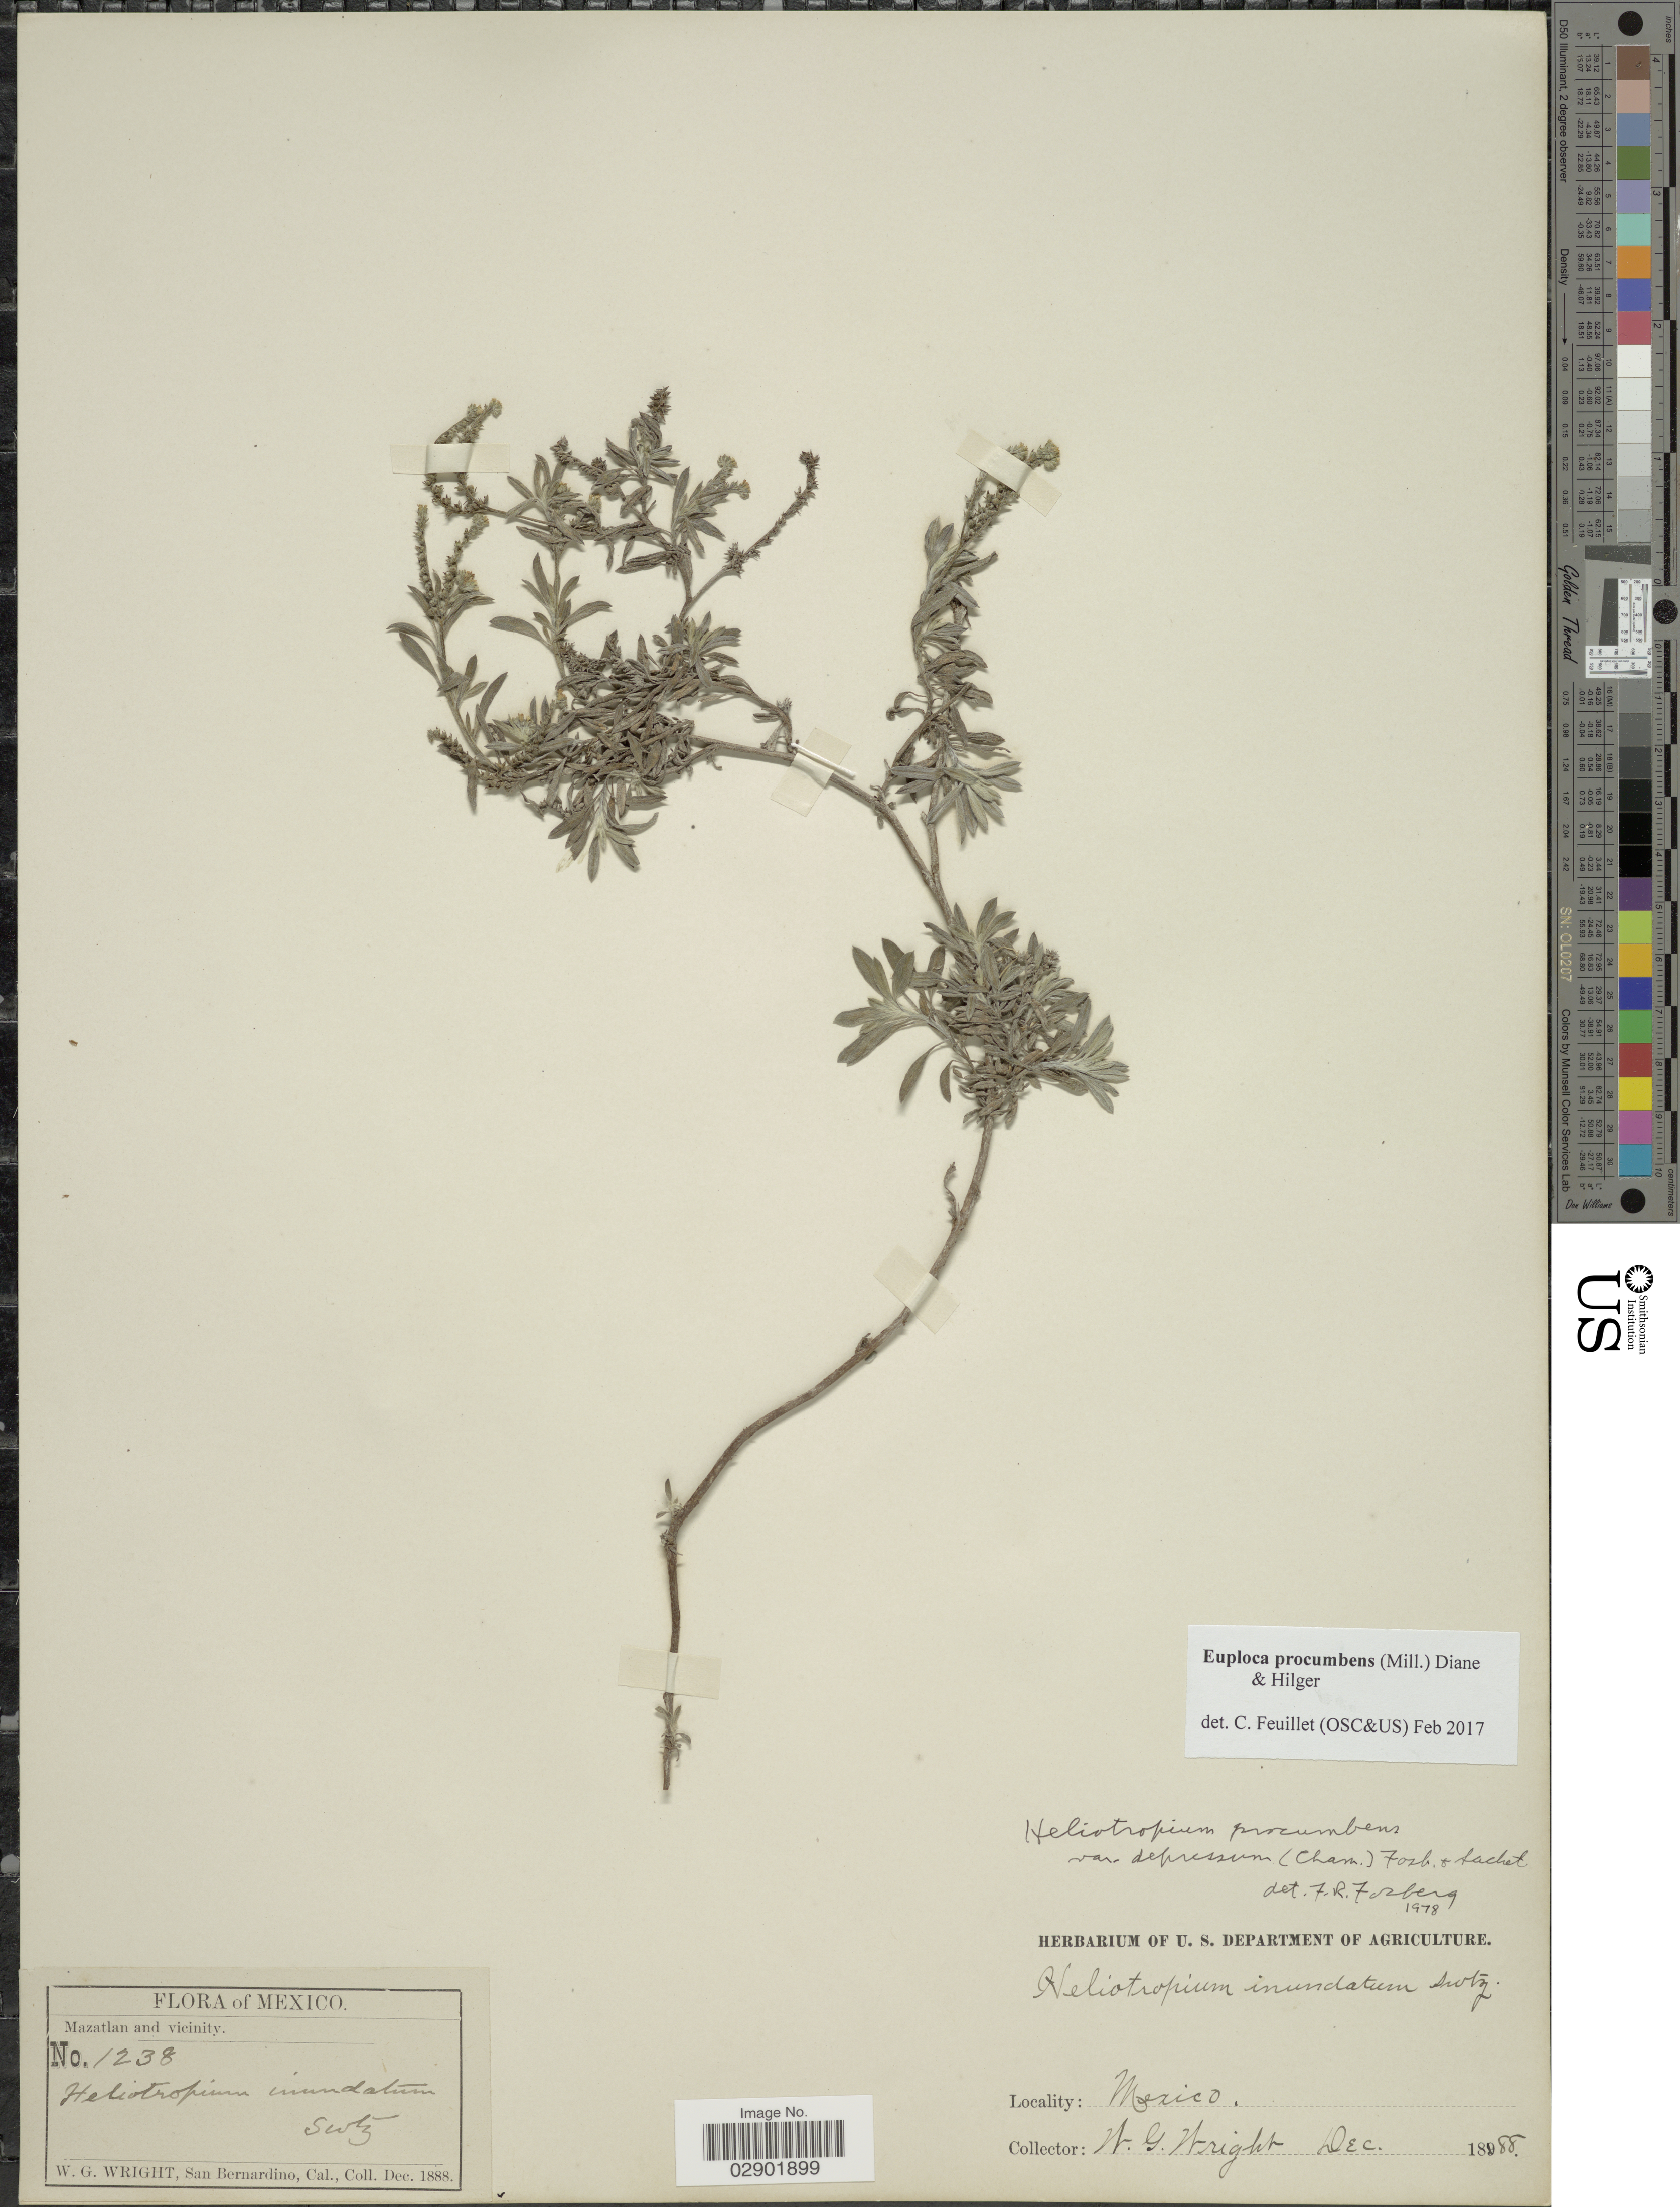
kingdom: Plantae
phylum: Tracheophyta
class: Magnoliopsida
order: Boraginales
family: Heliotropiaceae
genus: Euploca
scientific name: Euploca procumbens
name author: (Mill.) Diane & Hilger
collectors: W. G. Wright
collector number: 1238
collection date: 1888-12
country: Mexico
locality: Mazatlan and vicinity.